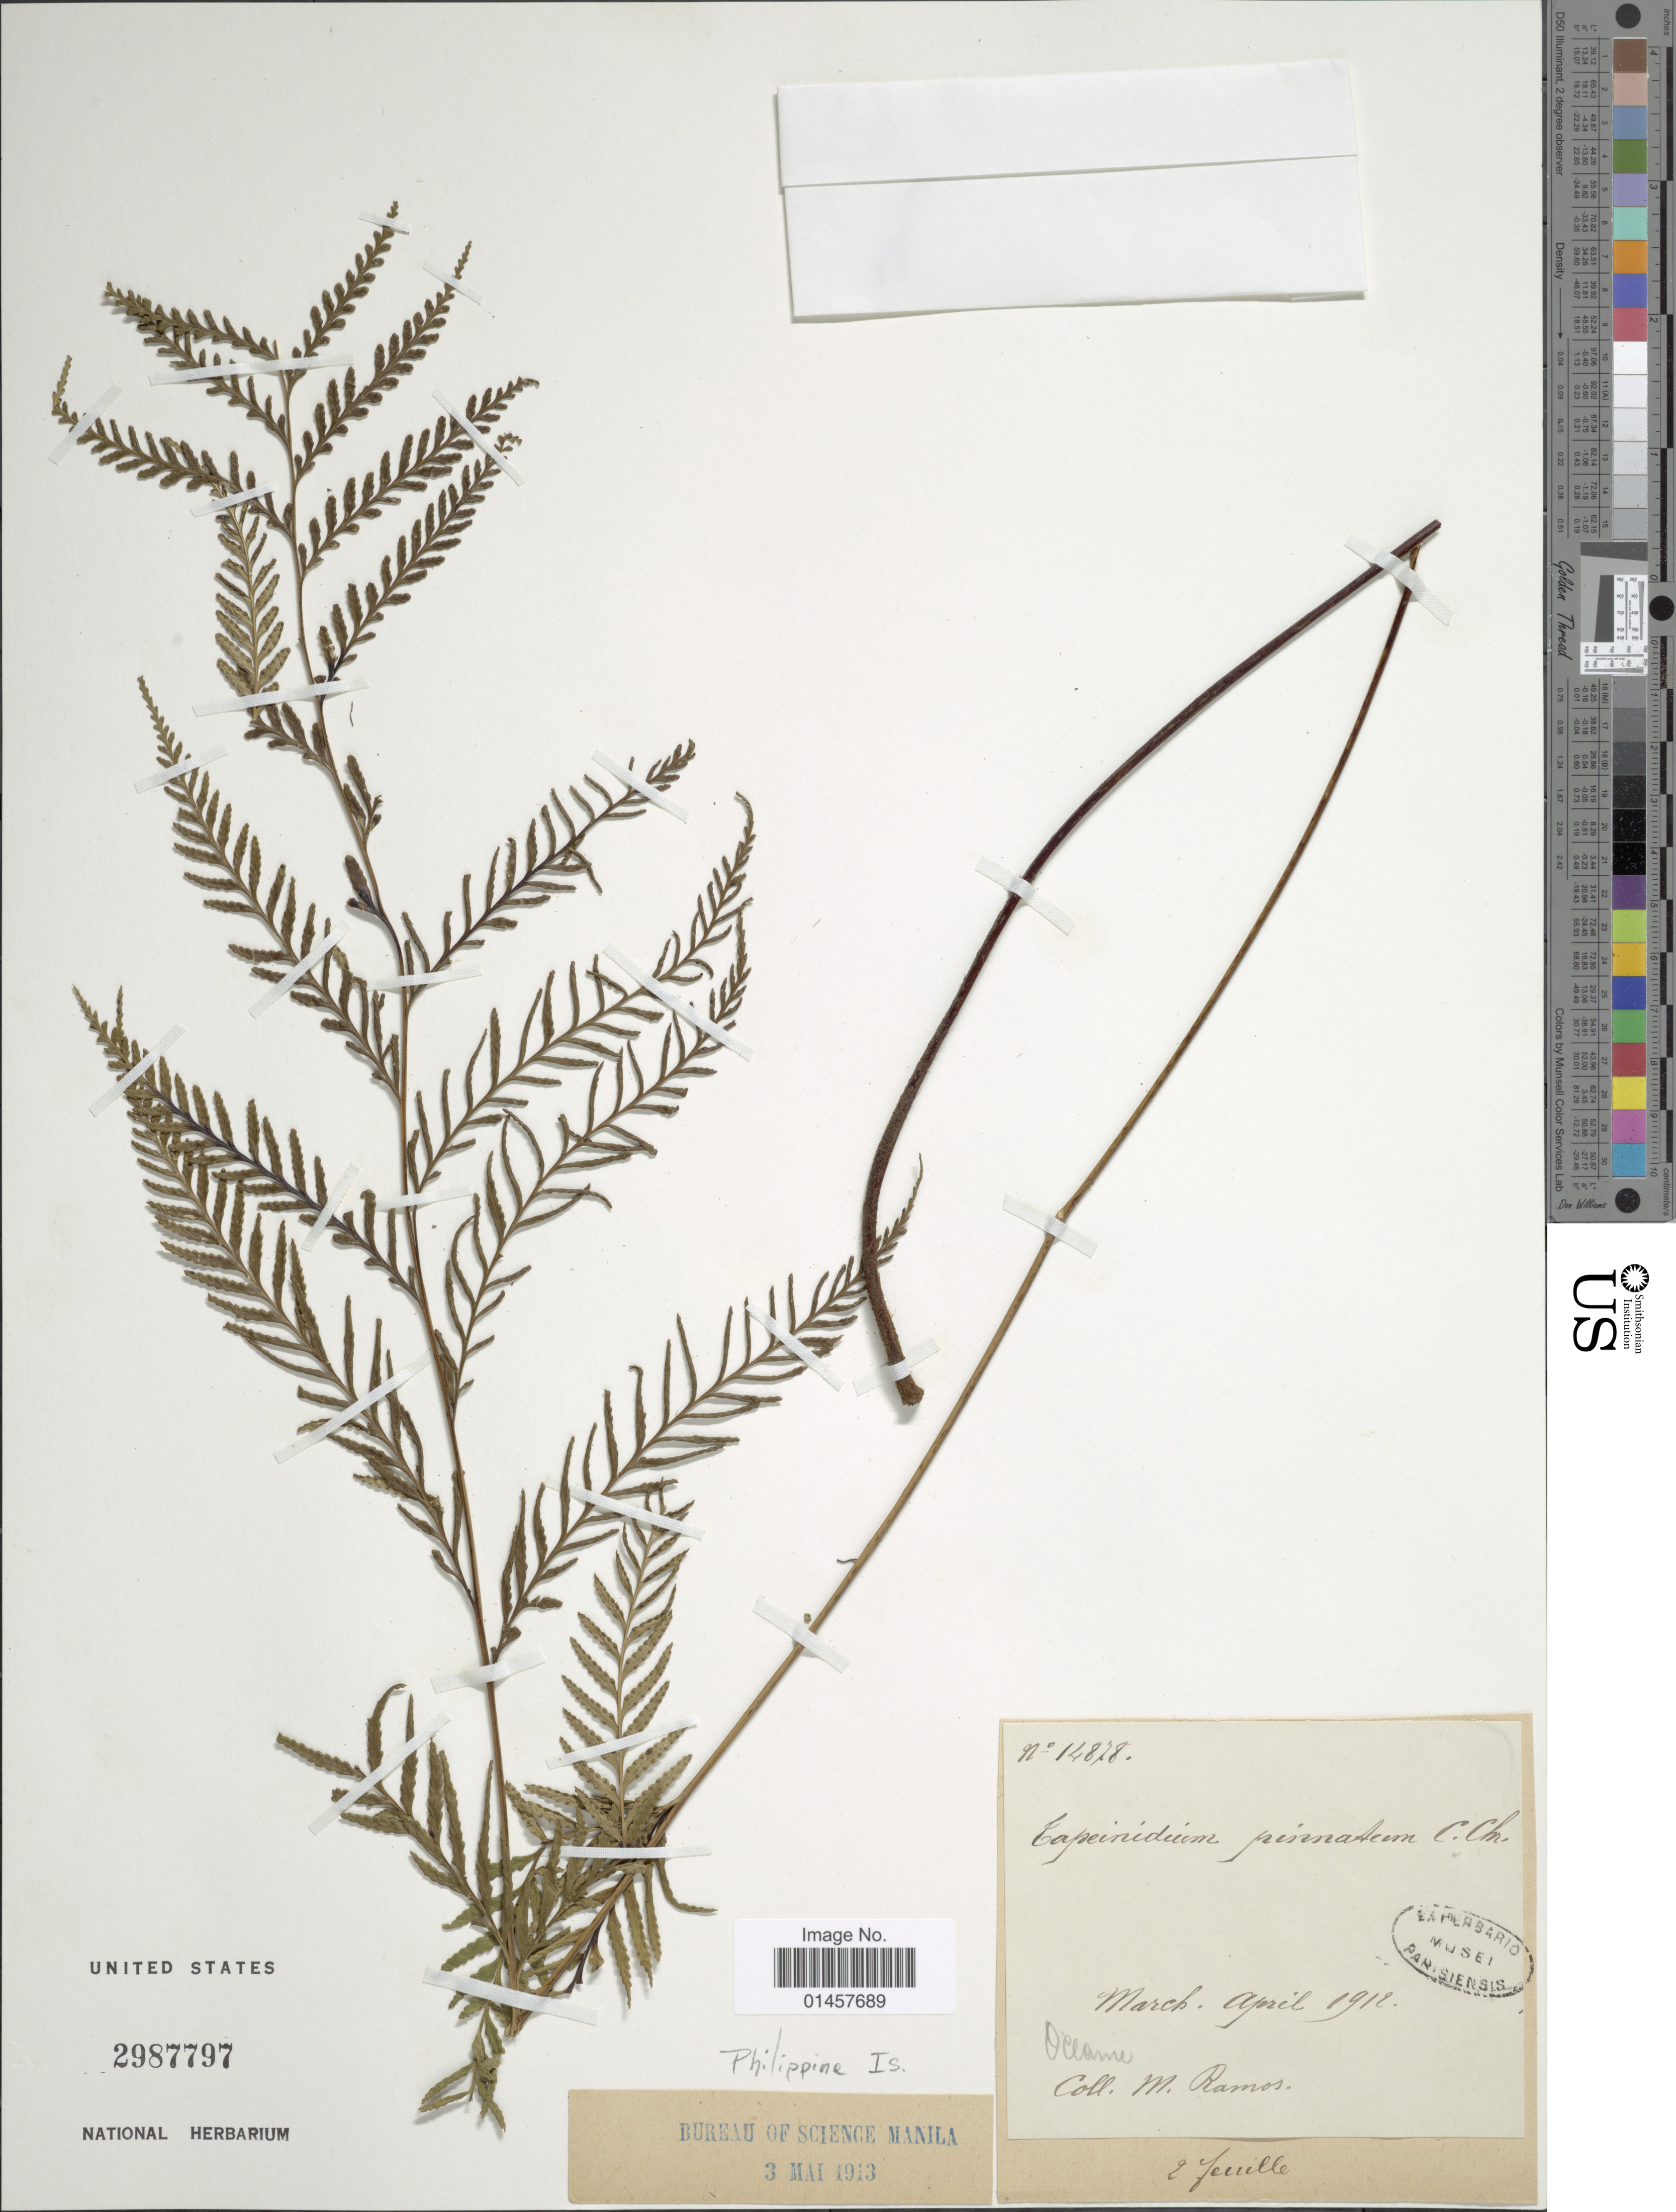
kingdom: Plantae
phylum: Tracheophyta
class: Polypodiopsida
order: Polypodiales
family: Lindsaeaceae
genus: Tapeinidium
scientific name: Tapeinidium pinnatum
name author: (Cav.) C. Chr.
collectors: M. Ramos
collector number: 14878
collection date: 1912-03/1912-04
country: Philippines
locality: Philippine Is.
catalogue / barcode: US 2987797